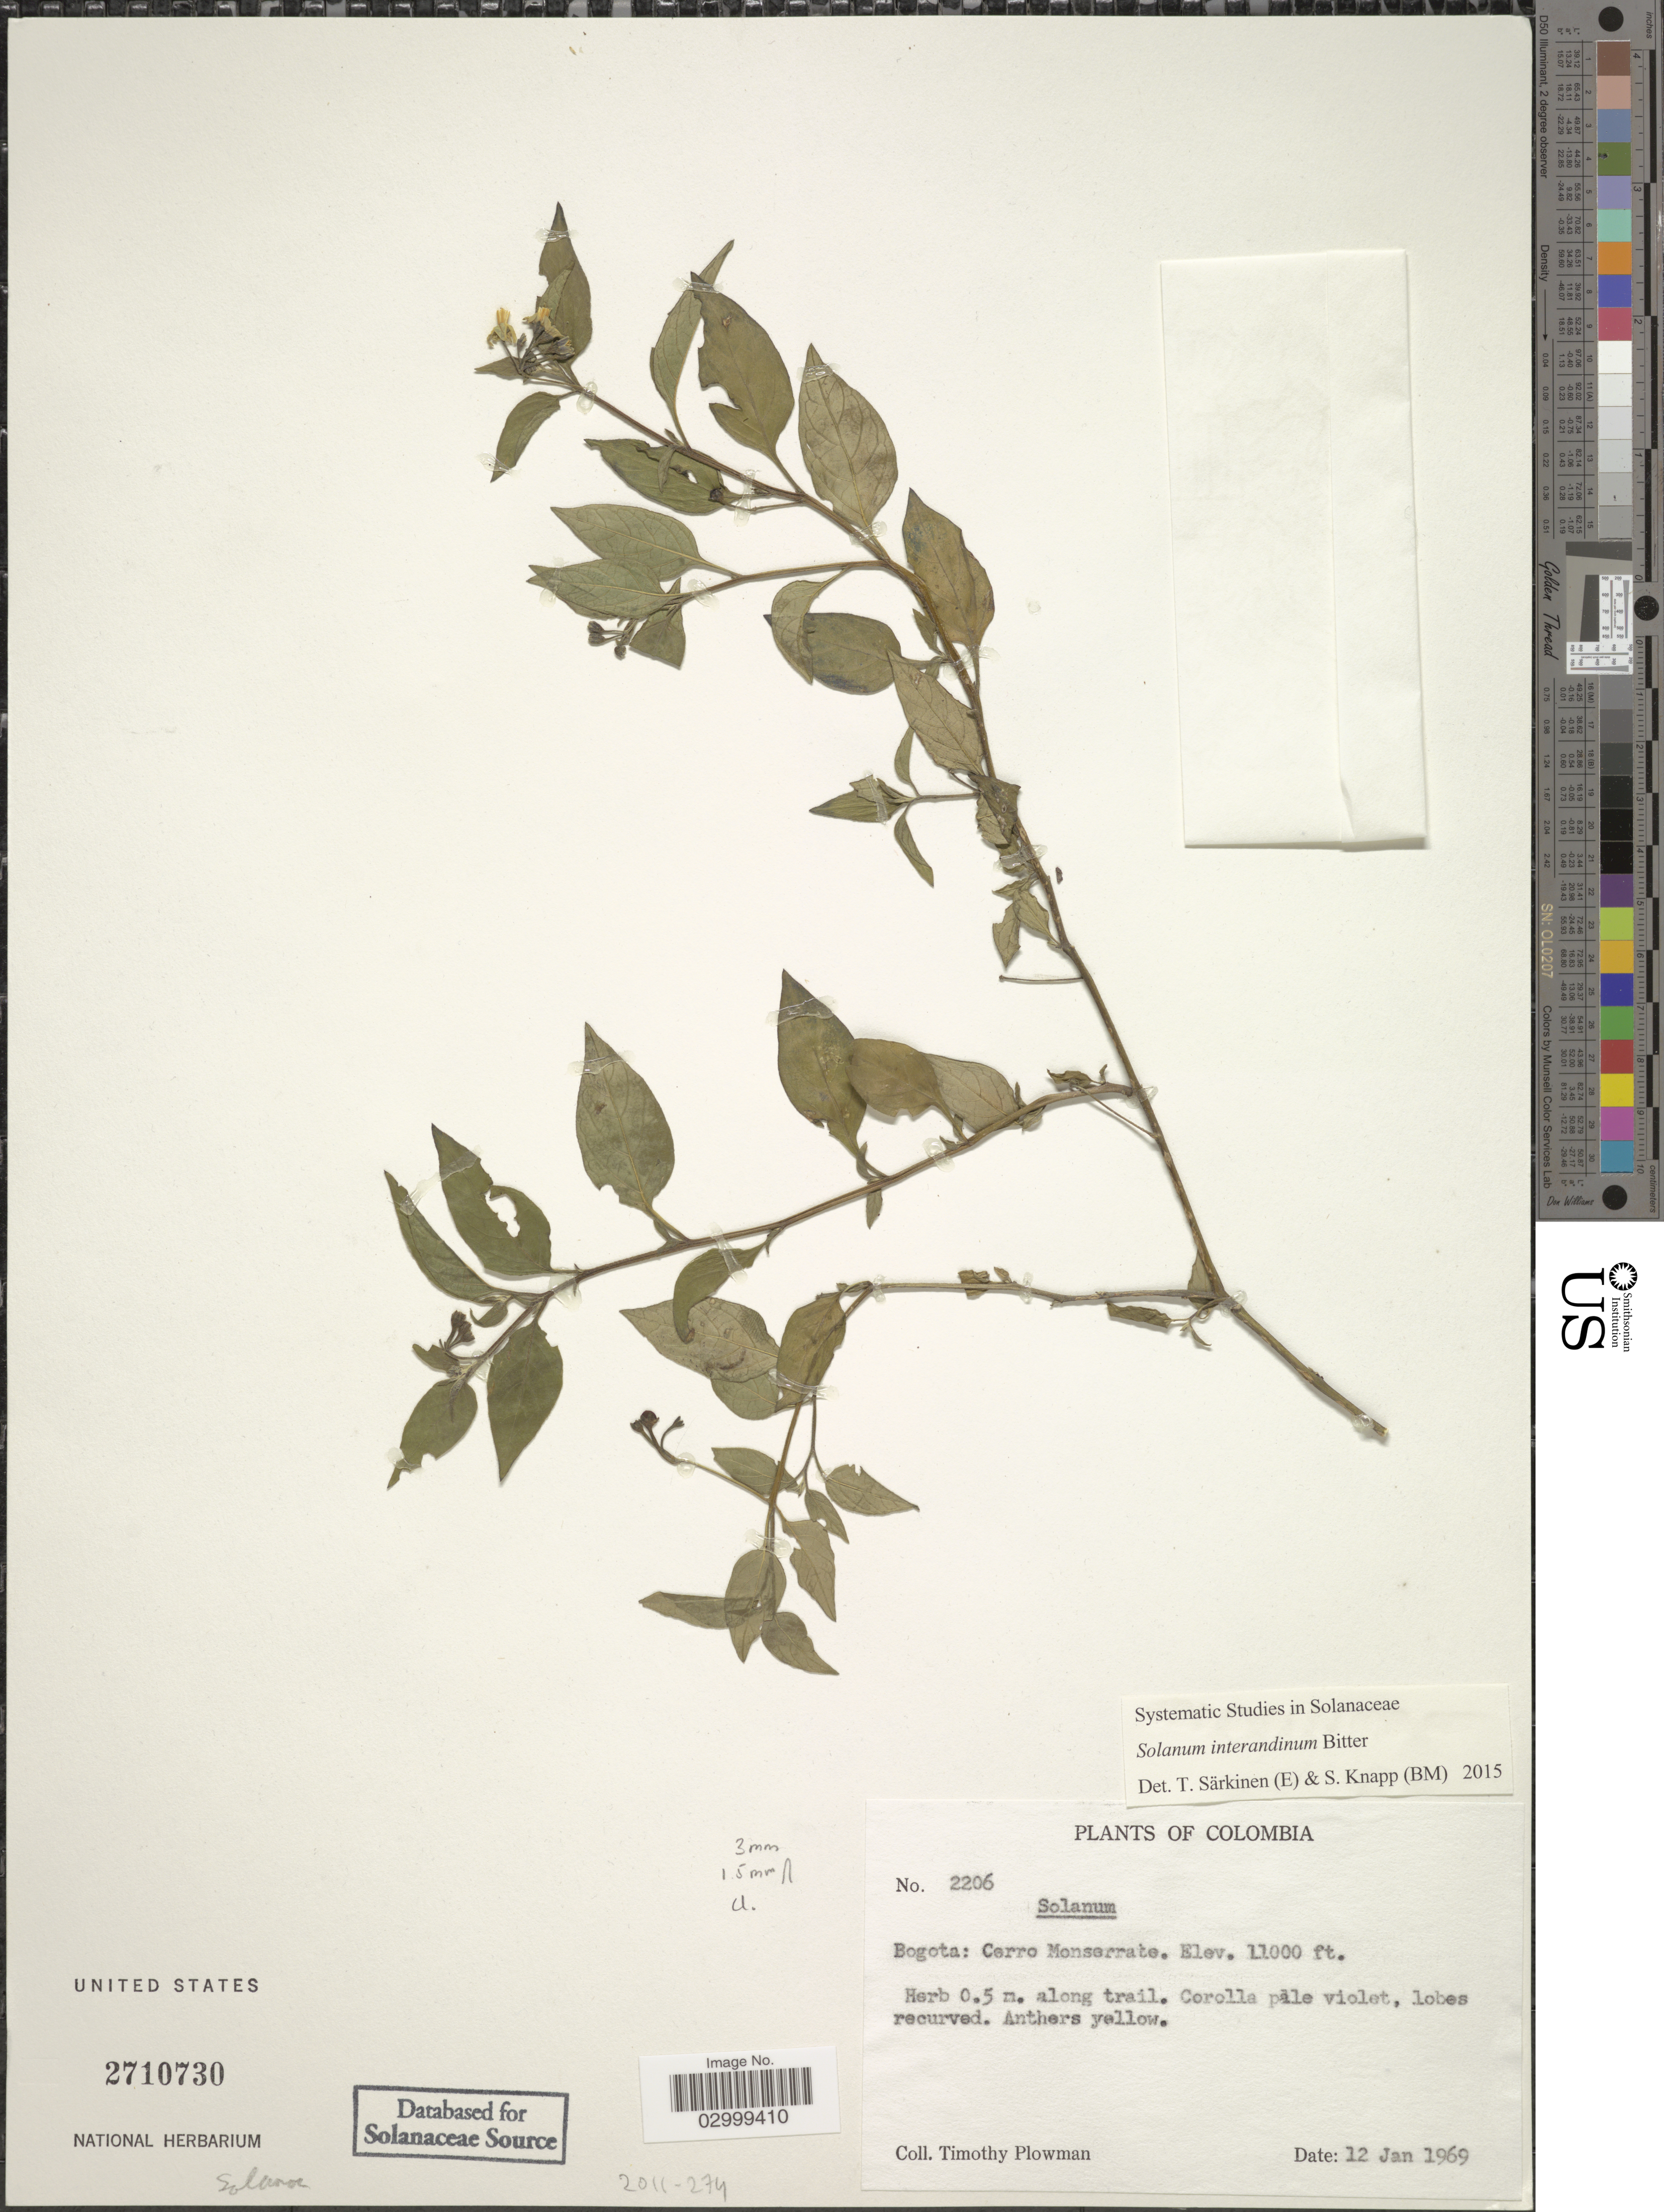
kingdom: Plantae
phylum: Tracheophyta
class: Magnoliopsida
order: Solanales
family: Solanaceae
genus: Solanum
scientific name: Solanum interandinum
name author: Bitter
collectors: T. Plowman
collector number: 2206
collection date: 1969-01-12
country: Colombia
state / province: Bogota D.C.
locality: Bogota: Cerro Monserrate.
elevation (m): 3353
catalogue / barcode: US 2710730